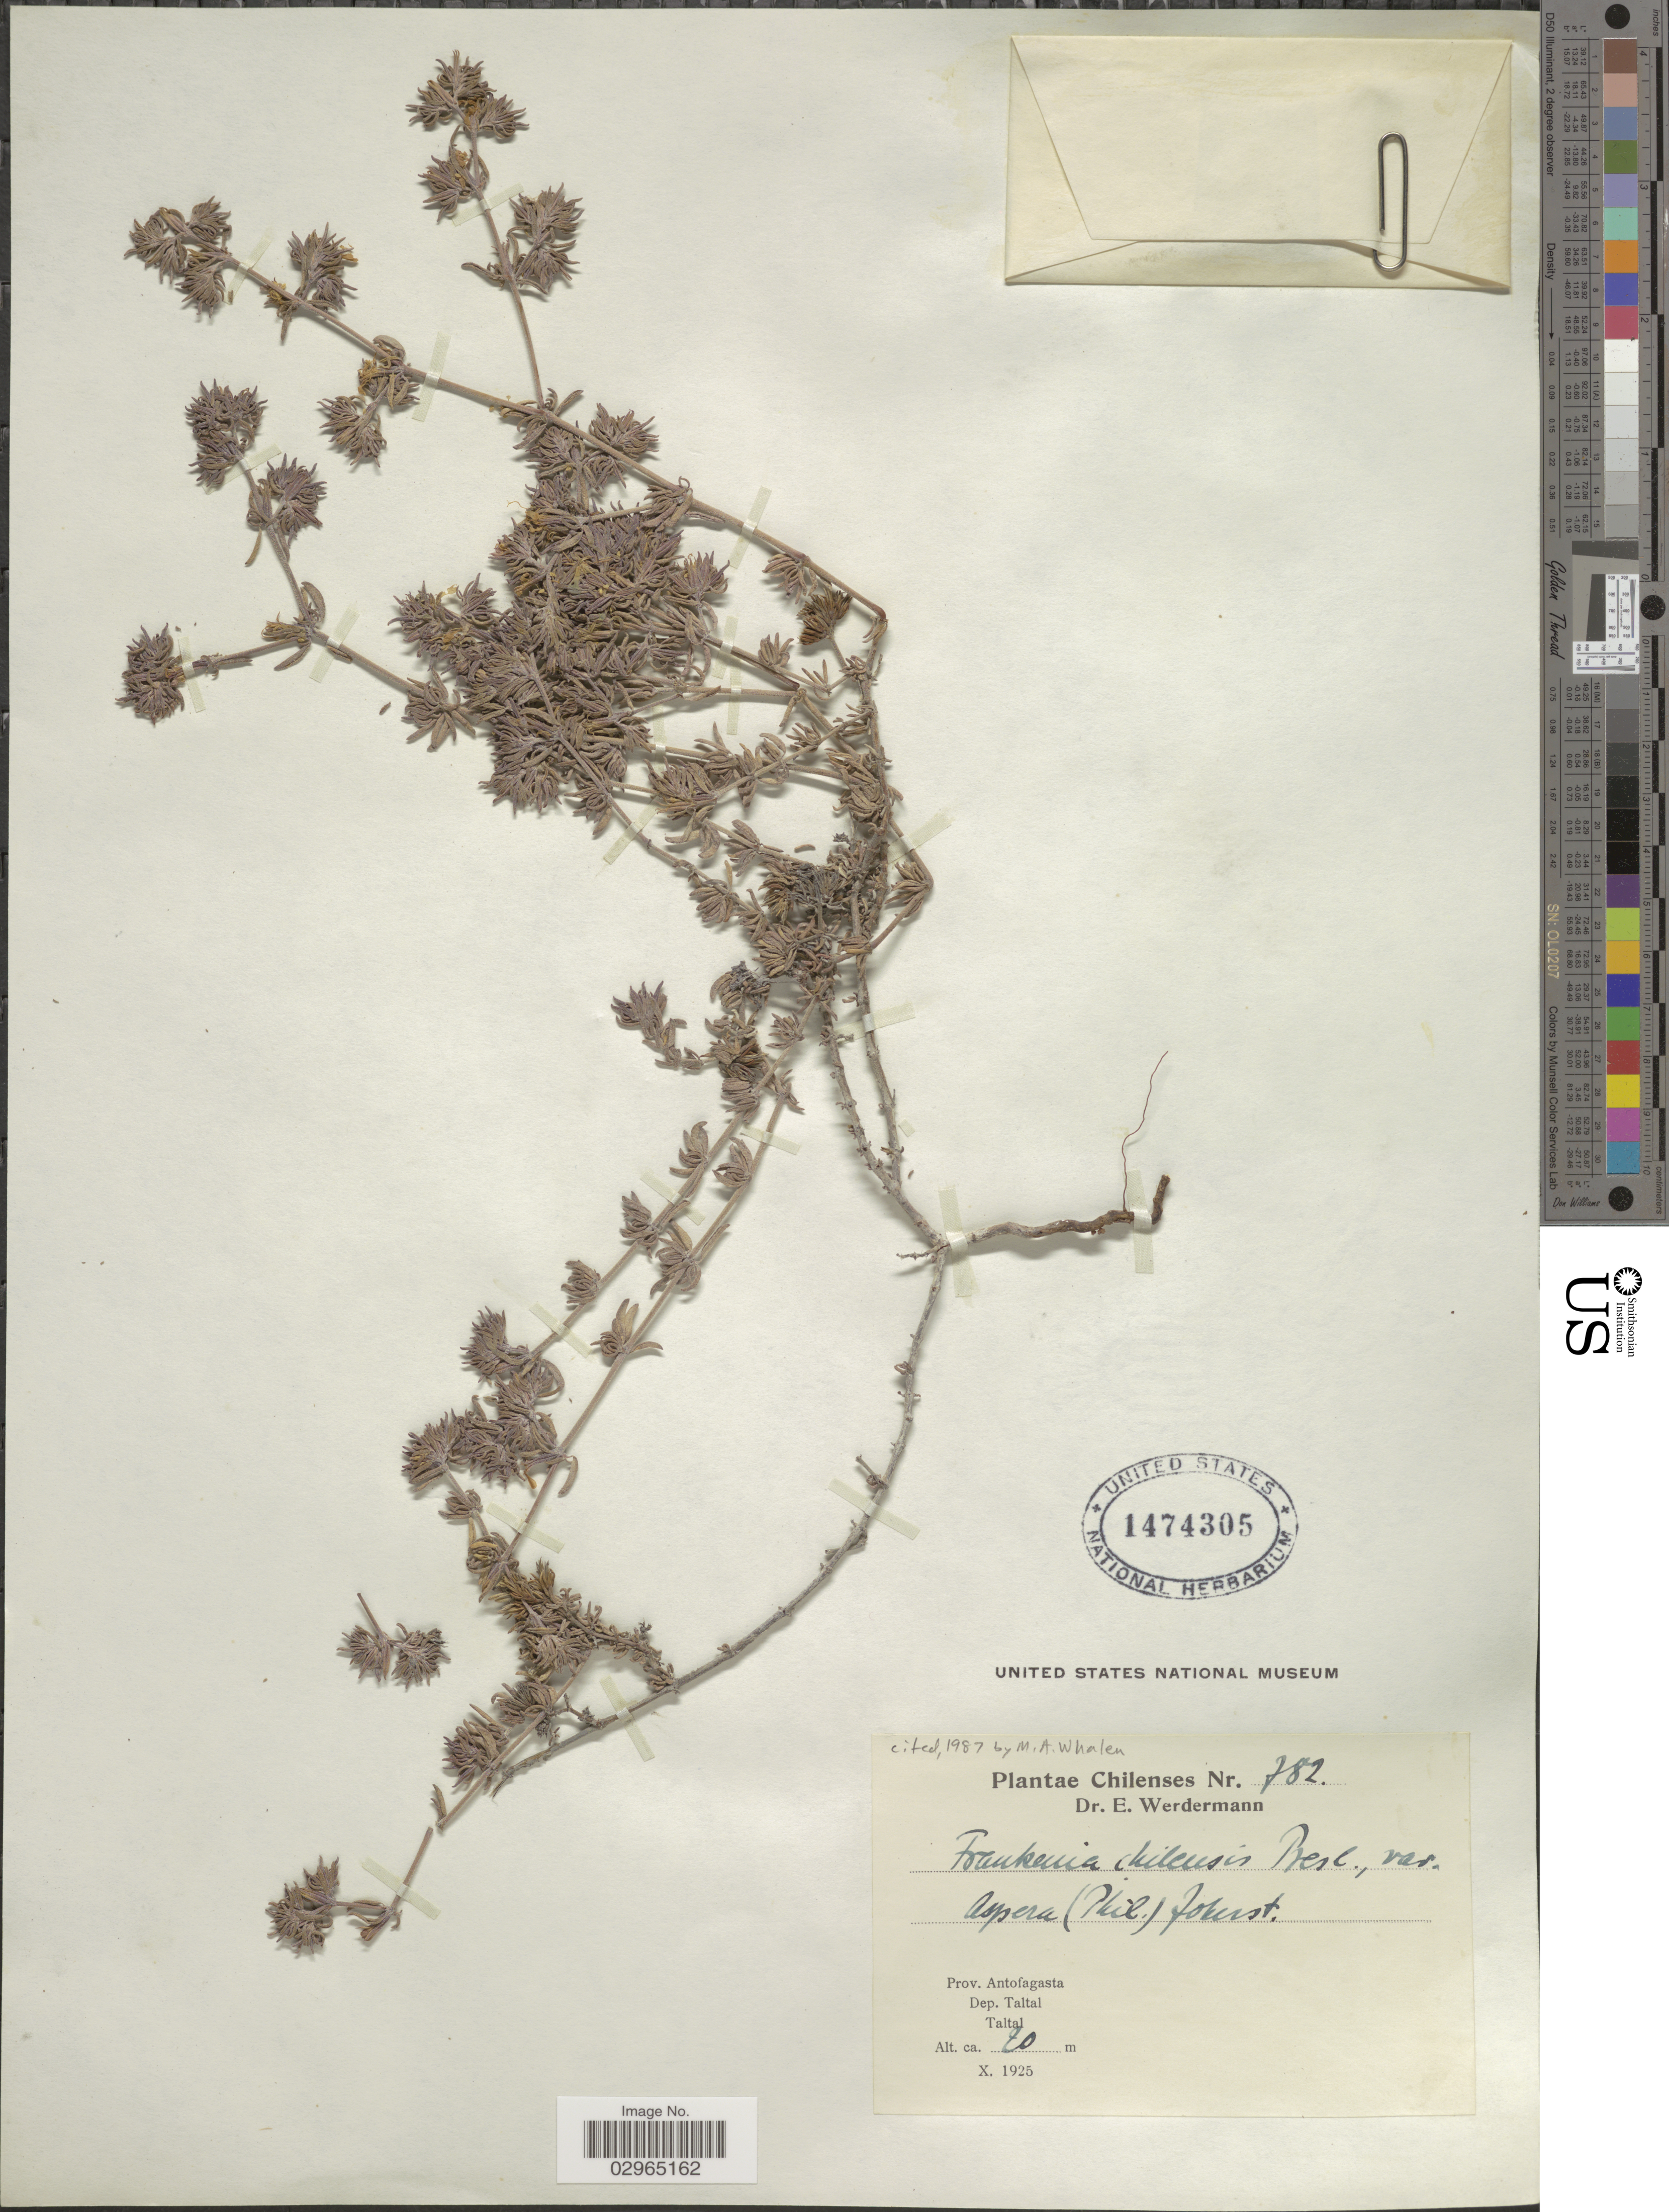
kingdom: Plantae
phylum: Tracheophyta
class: Magnoliopsida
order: Caryophyllales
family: Frankeniaceae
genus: Frankenia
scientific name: Frankenia chilensis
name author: C. Presl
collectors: E. Werdermann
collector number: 782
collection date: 1925-10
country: Chile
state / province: Antofagasta (II)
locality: Dep. Taltal. Taltal.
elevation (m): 20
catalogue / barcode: US 1474305